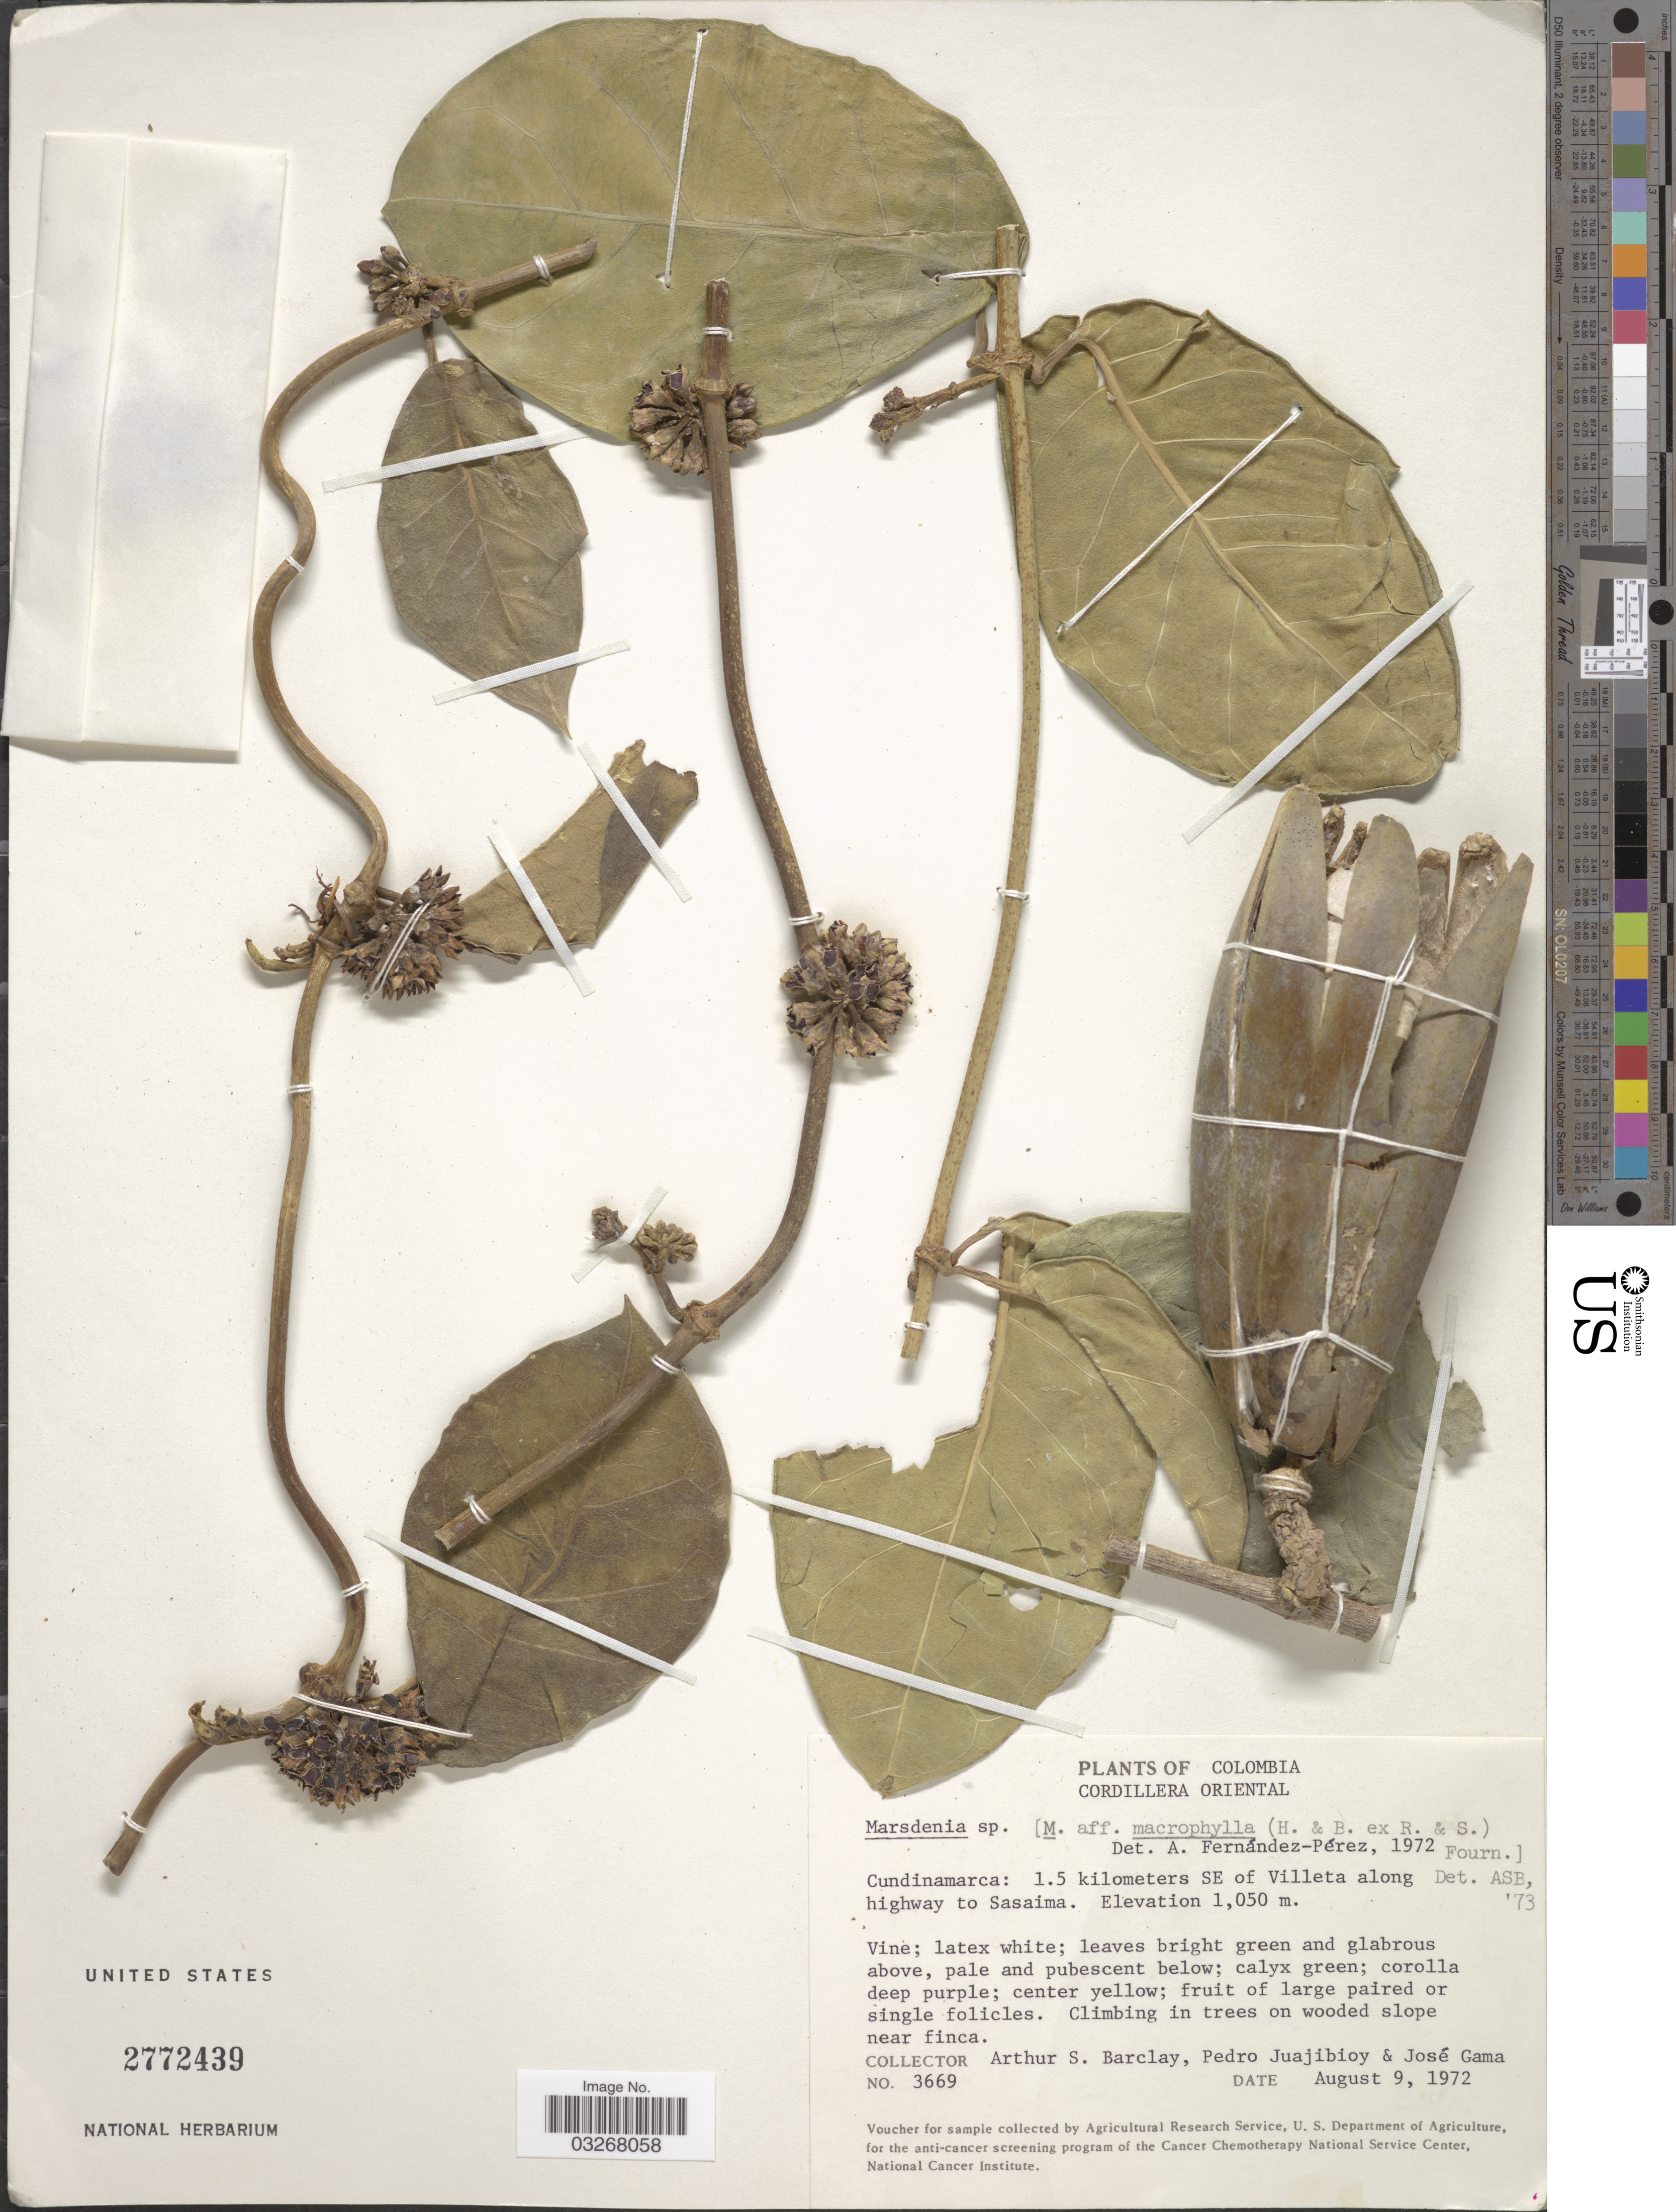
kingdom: Plantae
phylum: Tracheophyta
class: Magnoliopsida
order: Gentianales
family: Apocynaceae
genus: Marsdenia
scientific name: Marsdenia macrophylla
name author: (Humb. & Bonpl. ex Schult.) E. Fourn.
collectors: A. S. Barclay, P. Juajibioy & J. Gama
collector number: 3669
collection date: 1972-08-09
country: Colombia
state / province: Cundinamarca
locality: Cordillera Oriental, Cundinamarca: 1.5 kilometers SE of Villeta along highway to Sasaima.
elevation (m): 1050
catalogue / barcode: US 2772439